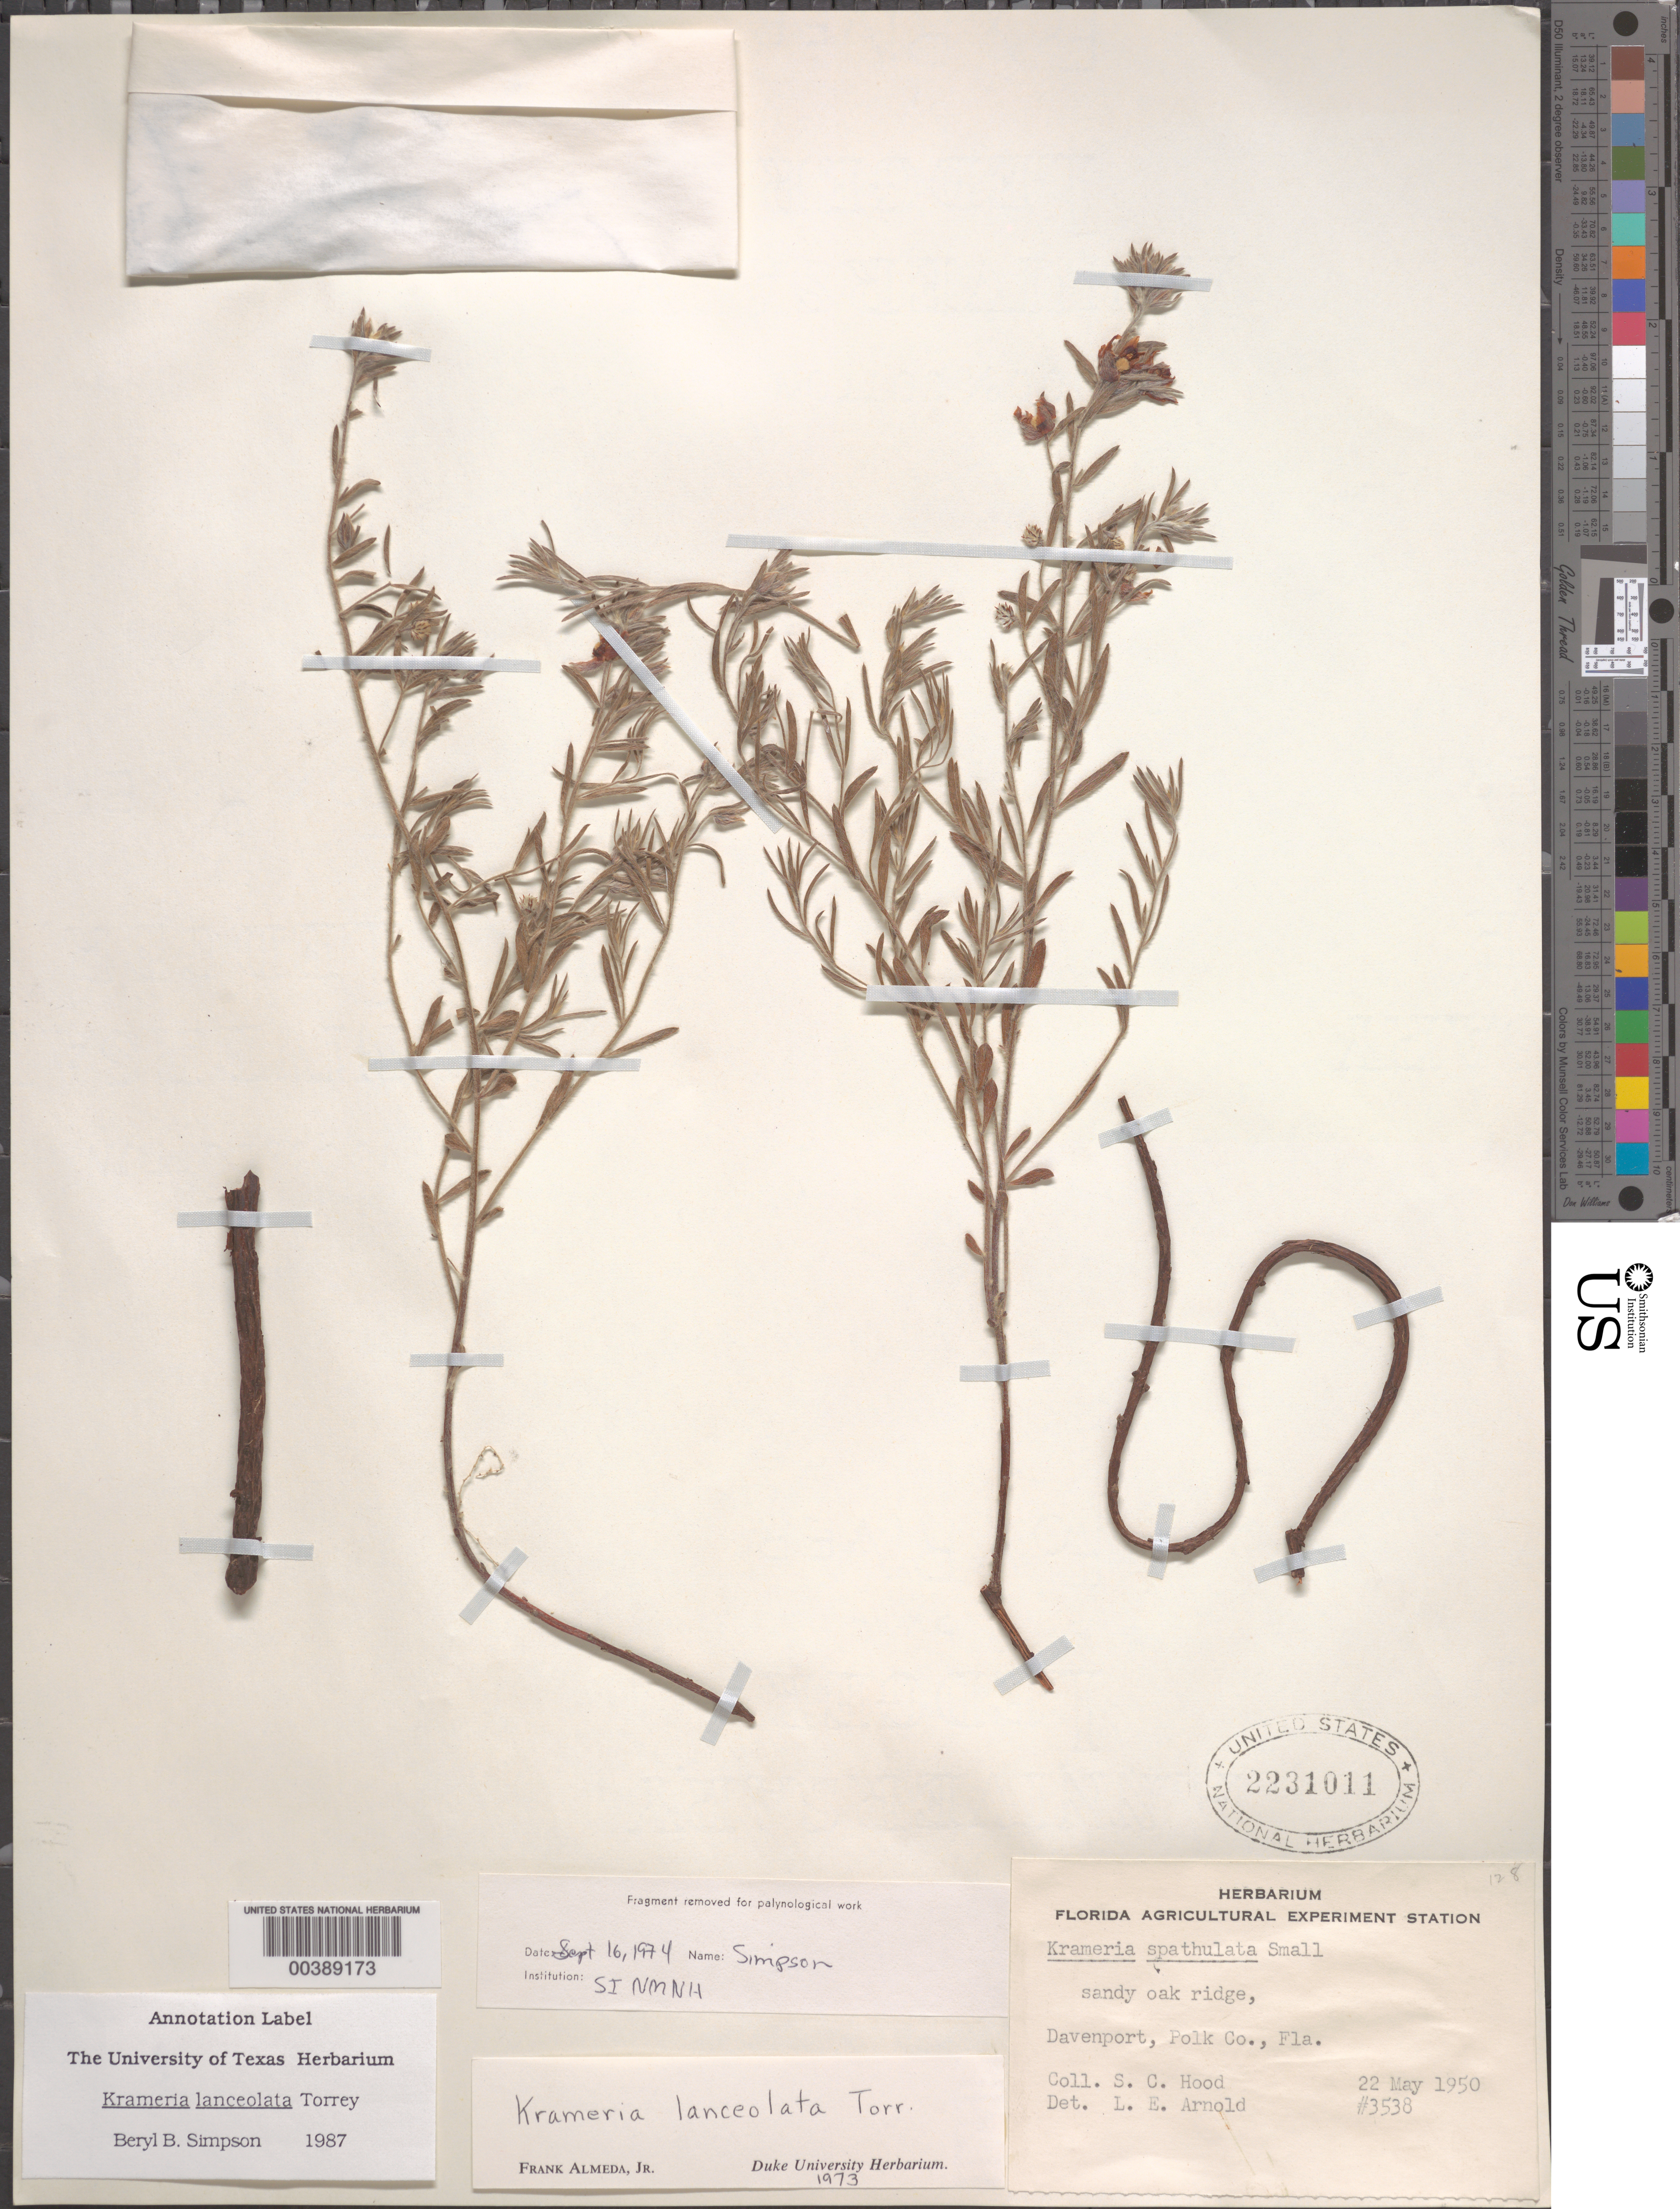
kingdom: Plantae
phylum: Tracheophyta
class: Magnoliopsida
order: Zygophyllales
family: Krameriaceae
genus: Krameria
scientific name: Krameria lanceolata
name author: Torr.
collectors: S. Hood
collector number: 3538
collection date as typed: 22 May 1950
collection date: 1950-05-22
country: United States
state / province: Florida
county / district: Polk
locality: Davenport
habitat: Sandy oak ridge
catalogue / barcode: US 2231011